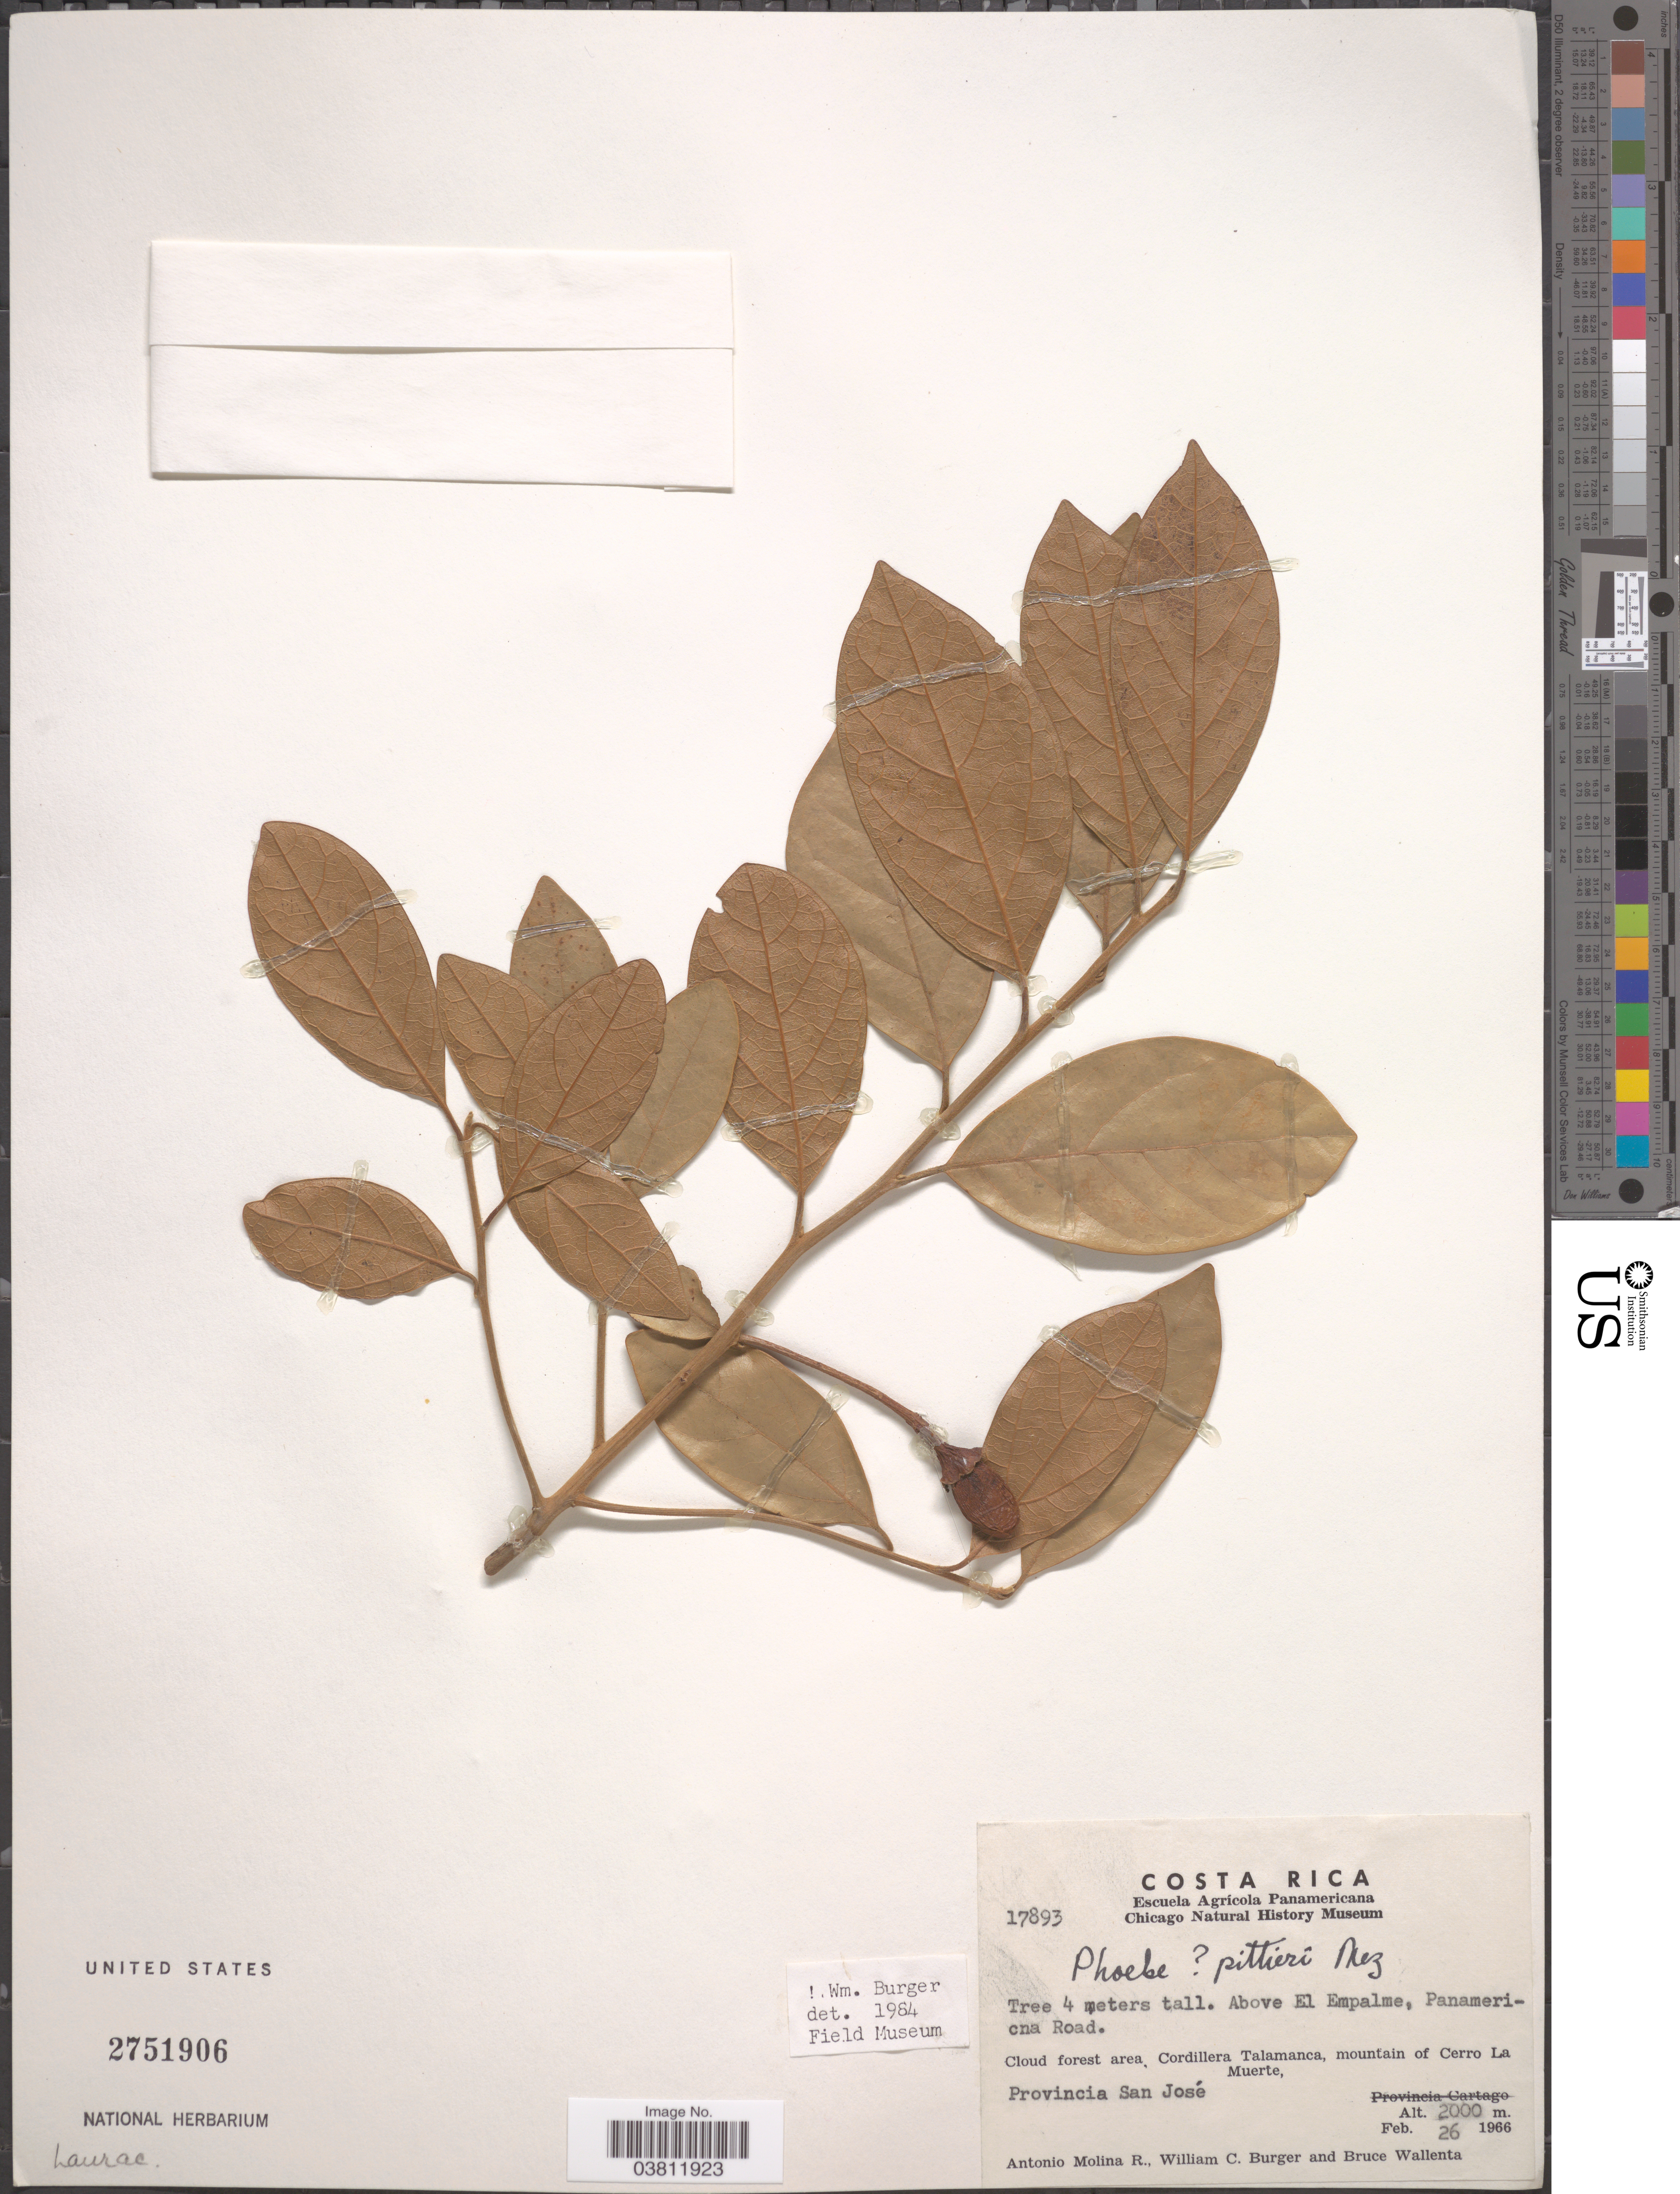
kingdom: Plantae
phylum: Tracheophyta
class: Magnoliopsida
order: Laurales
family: Lauraceae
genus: Phoebe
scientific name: Phoebe pittieri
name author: Mez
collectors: A. Molina R., W. Burger & B. Wallenta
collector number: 17893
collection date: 1966-02-26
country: Costa Rica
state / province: San José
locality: Cloud forest area, Cordillera Talamanca, mountain of Cerro La Muerte.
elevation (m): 2000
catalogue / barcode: US 2751906